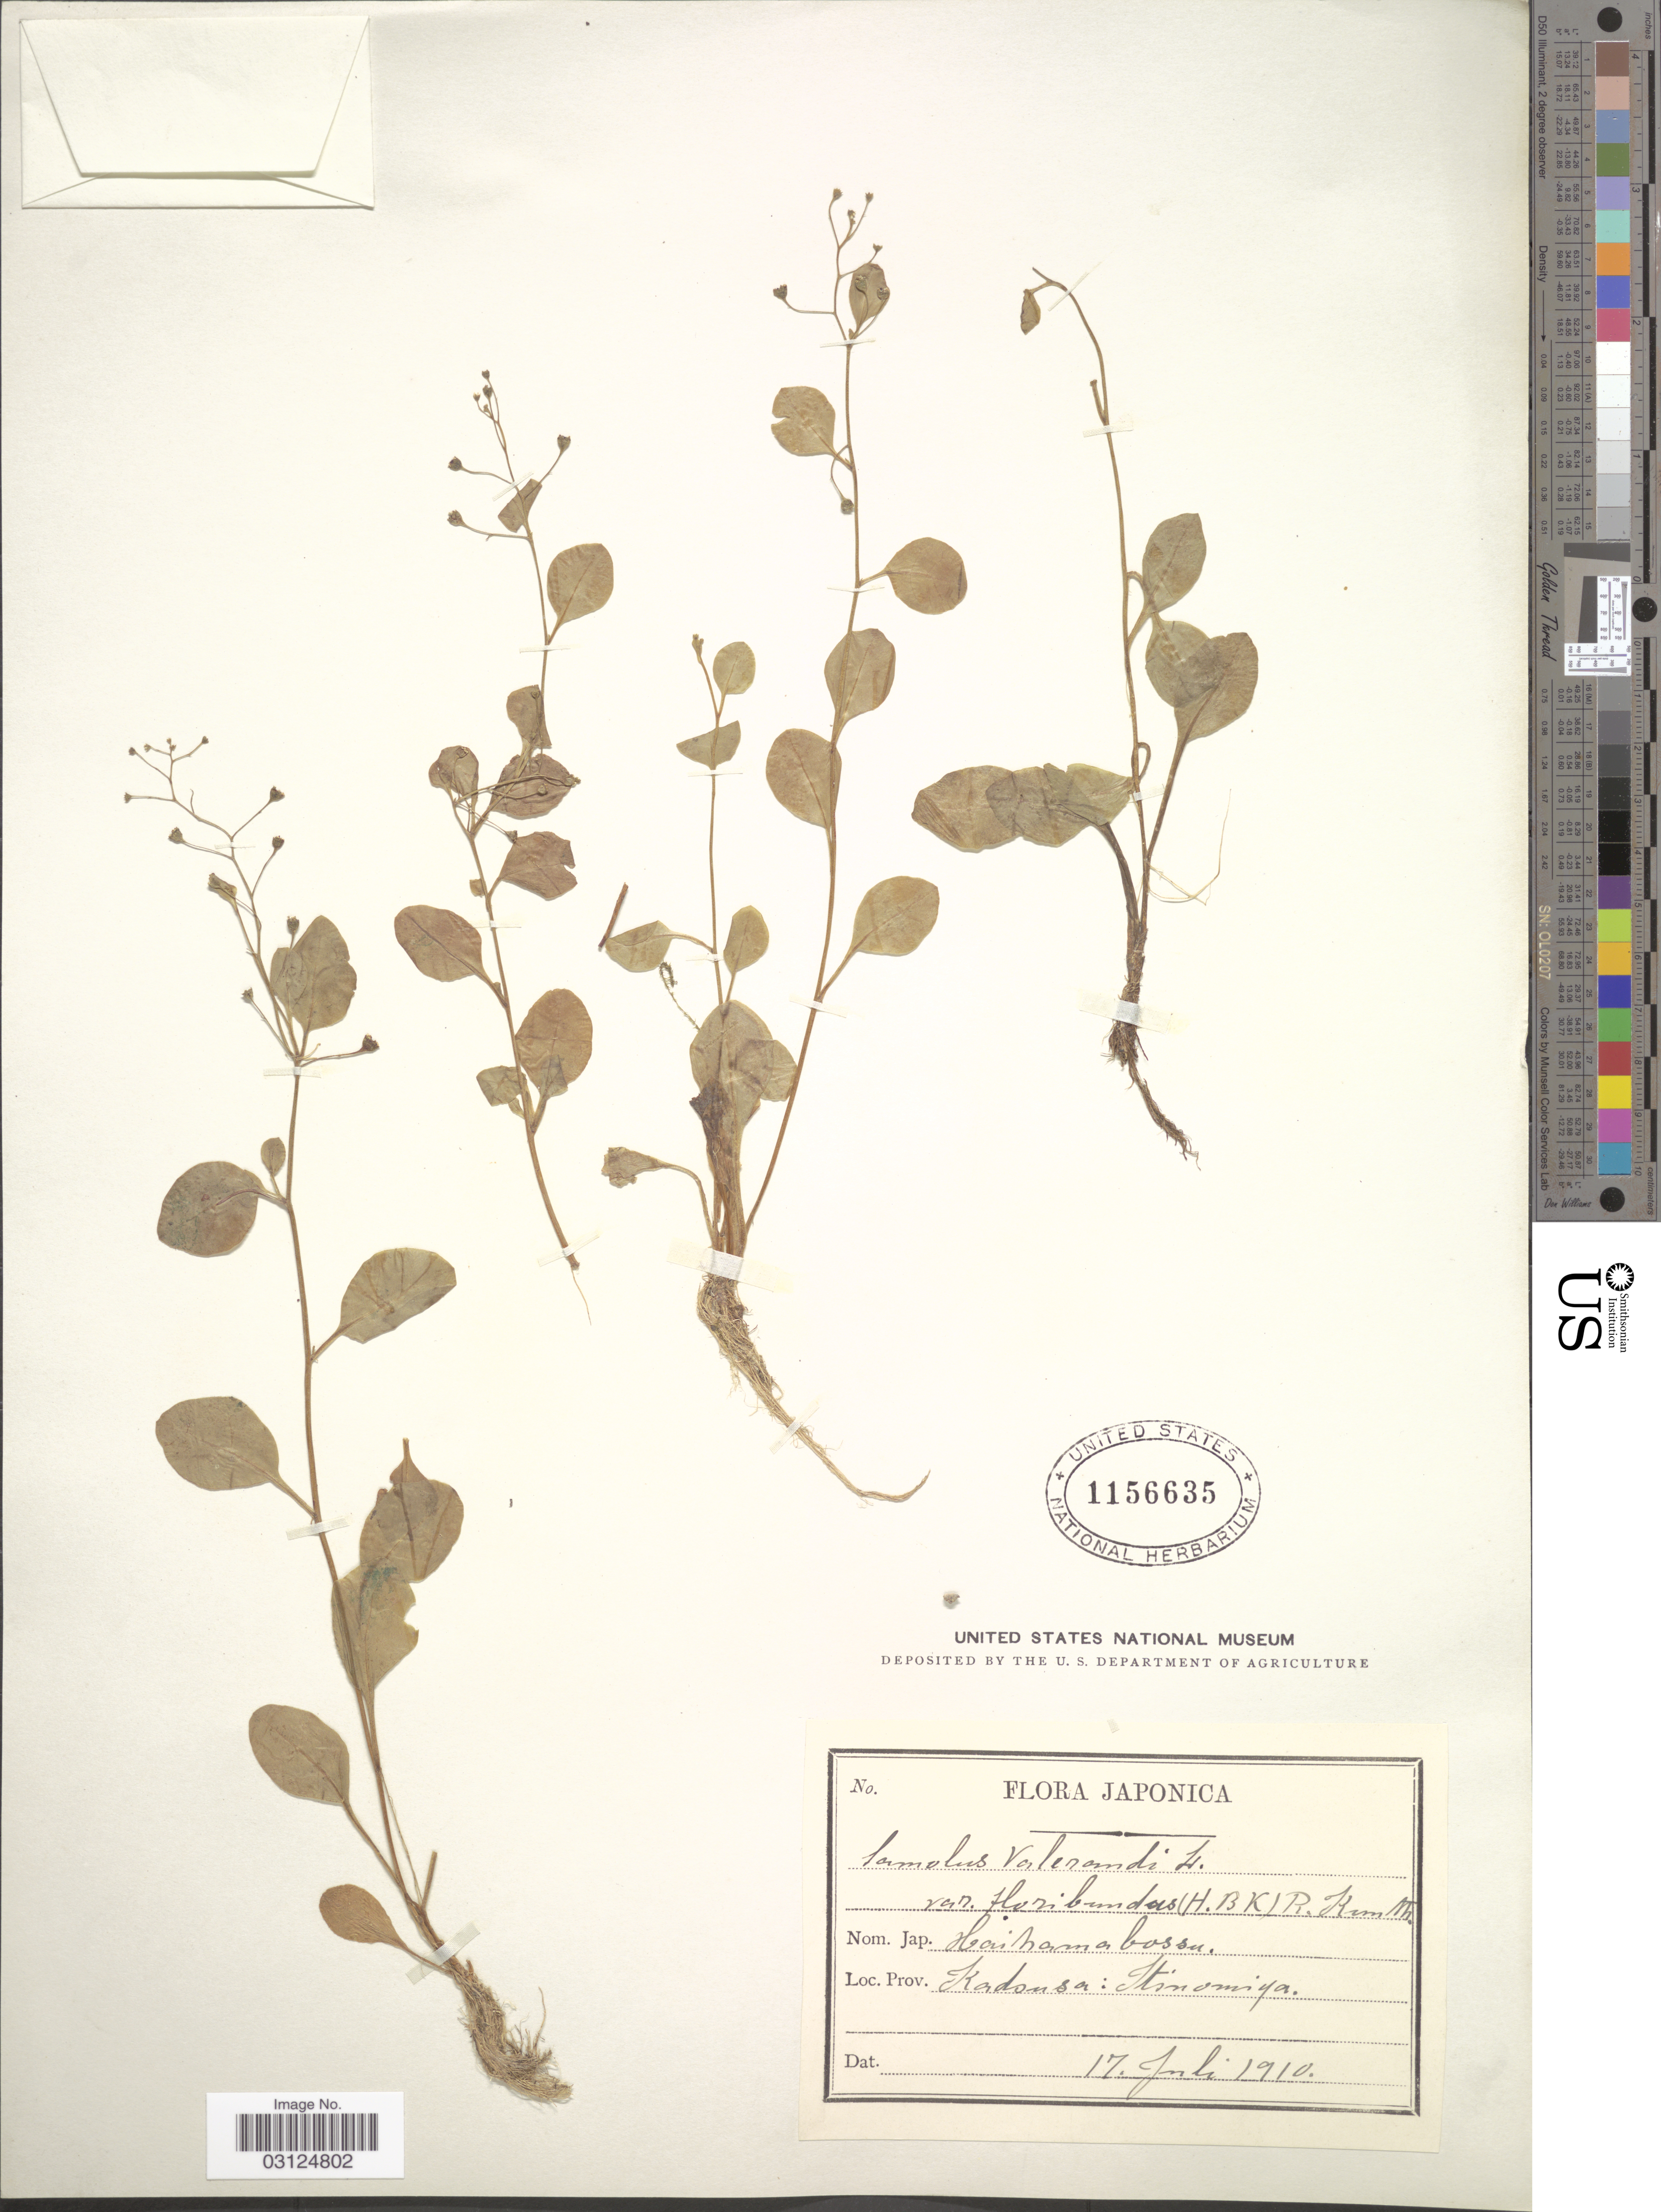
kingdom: Plantae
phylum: Tracheophyta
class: Magnoliopsida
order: Ericales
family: Primulaceae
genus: Samolus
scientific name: Samolus valerandi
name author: L.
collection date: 1910-07-17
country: Japan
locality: Kadonsa: Itinomiya.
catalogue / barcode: US 1156635